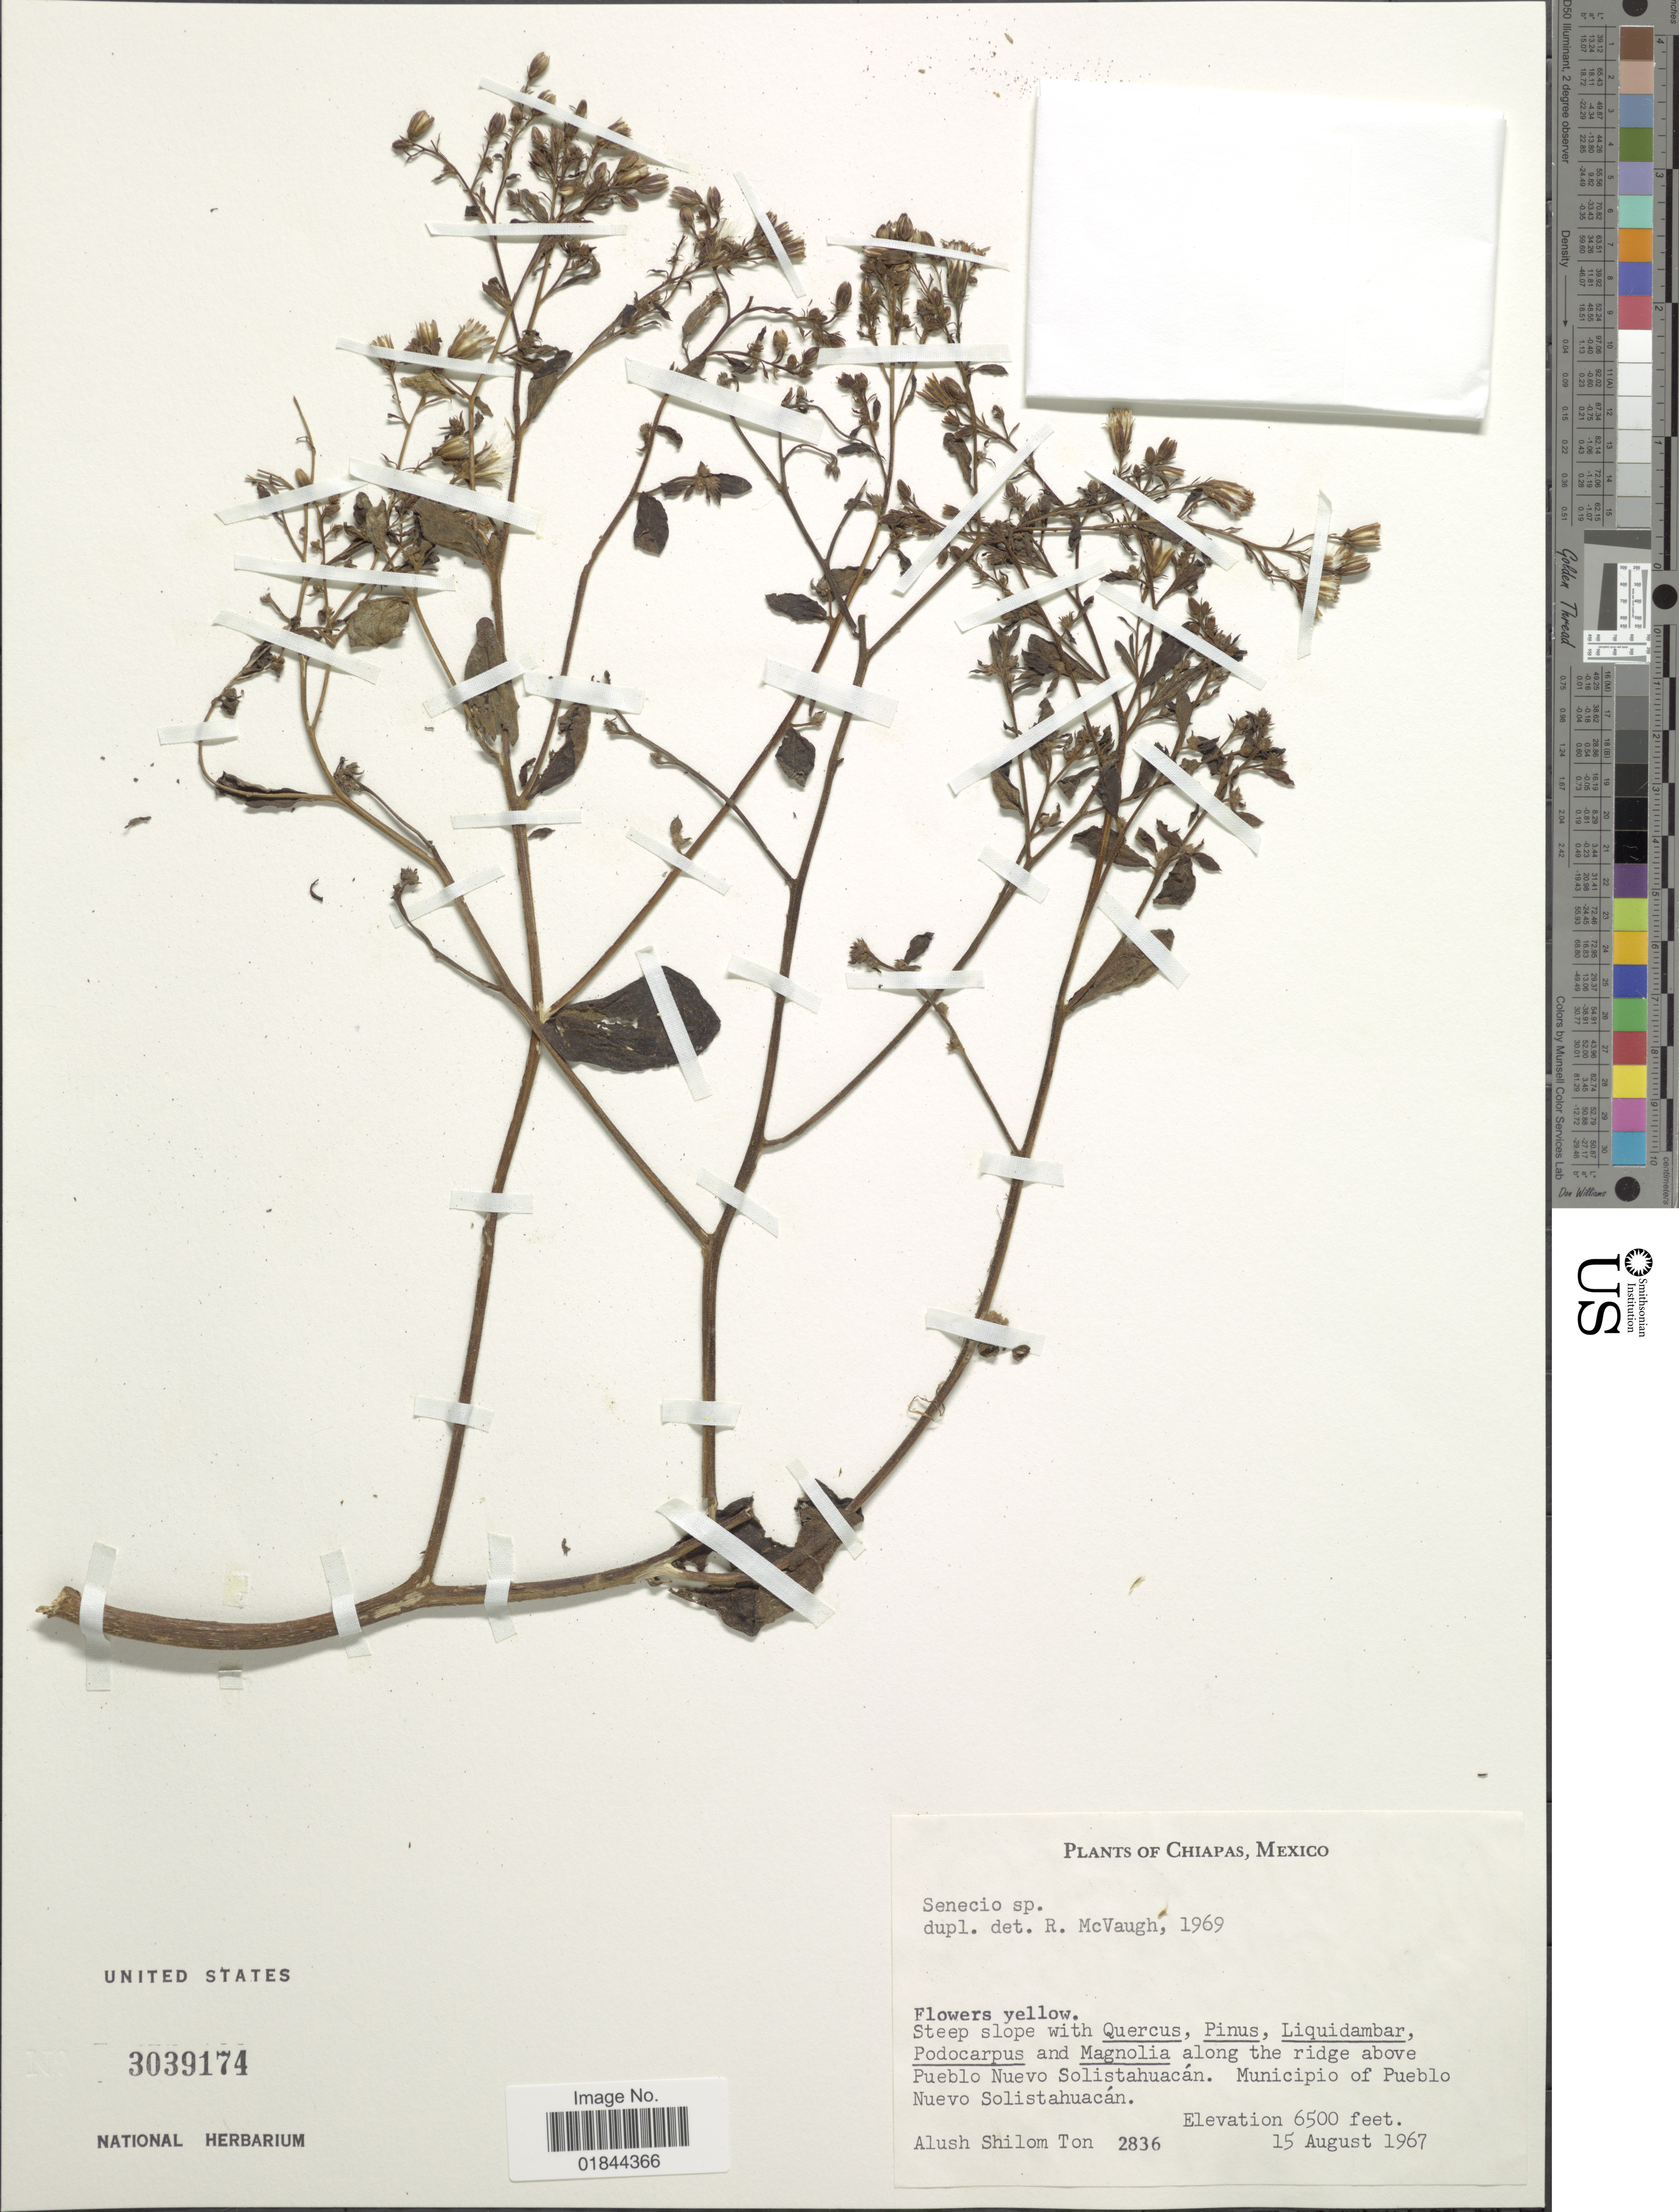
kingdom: Plantae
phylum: Tracheophyta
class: Magnoliopsida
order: Asterales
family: Asteraceae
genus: Pentacalia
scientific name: Pentacalia sp.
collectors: A. S. Ton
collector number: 2836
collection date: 1967-08-15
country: Mexico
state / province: Chiapas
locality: Steep slope, along the ridge above Puenlo Nuevo Solistahuacán. Municipio of Pueblo Nuevo Solistahuacán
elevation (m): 1981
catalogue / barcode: US 3039174